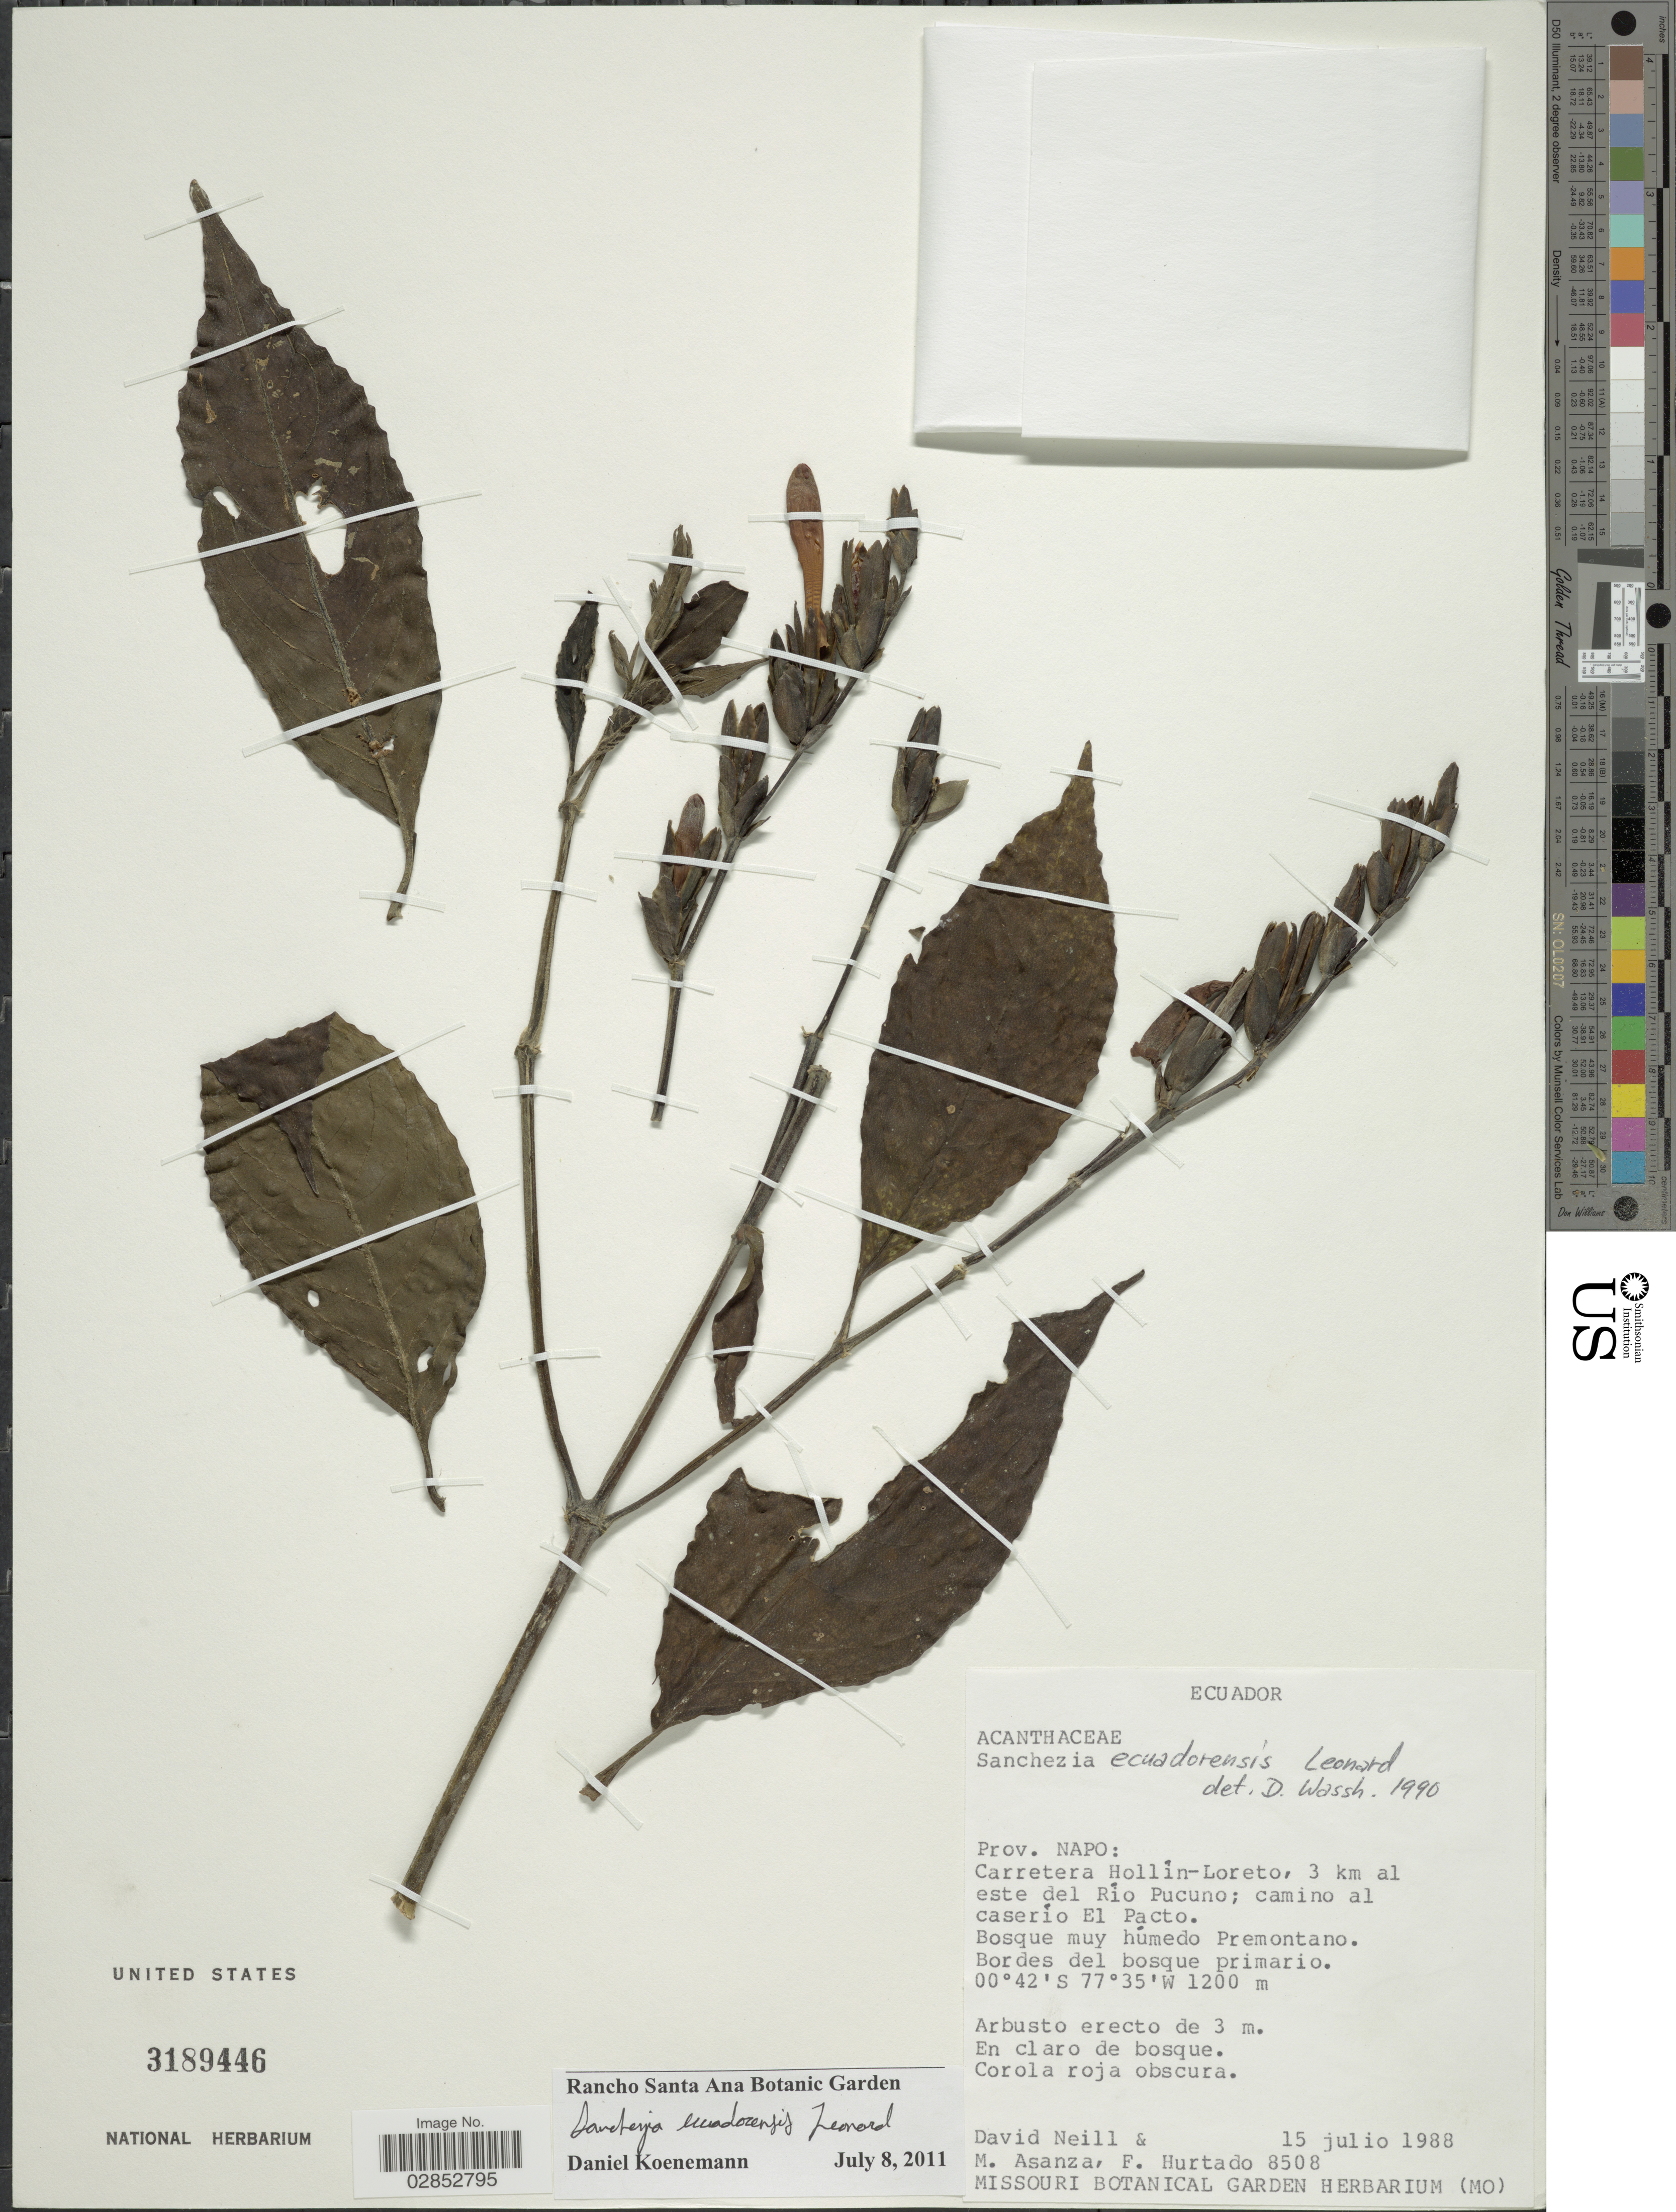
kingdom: Plantae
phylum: Tracheophyta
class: Magnoliopsida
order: Lamiales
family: Acanthaceae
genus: Sanchezia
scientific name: Sanchezia ecuadorensis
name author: Leonard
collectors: D. Neill, M. Asanza & F. Hurtado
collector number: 8508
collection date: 1988-07-15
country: Ecuador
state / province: Napo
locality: Carretera Hollín-Loreto, 3 km al este del Río Pucuno; camino al caserío El Pacto.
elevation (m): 1200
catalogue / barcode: US 3189446